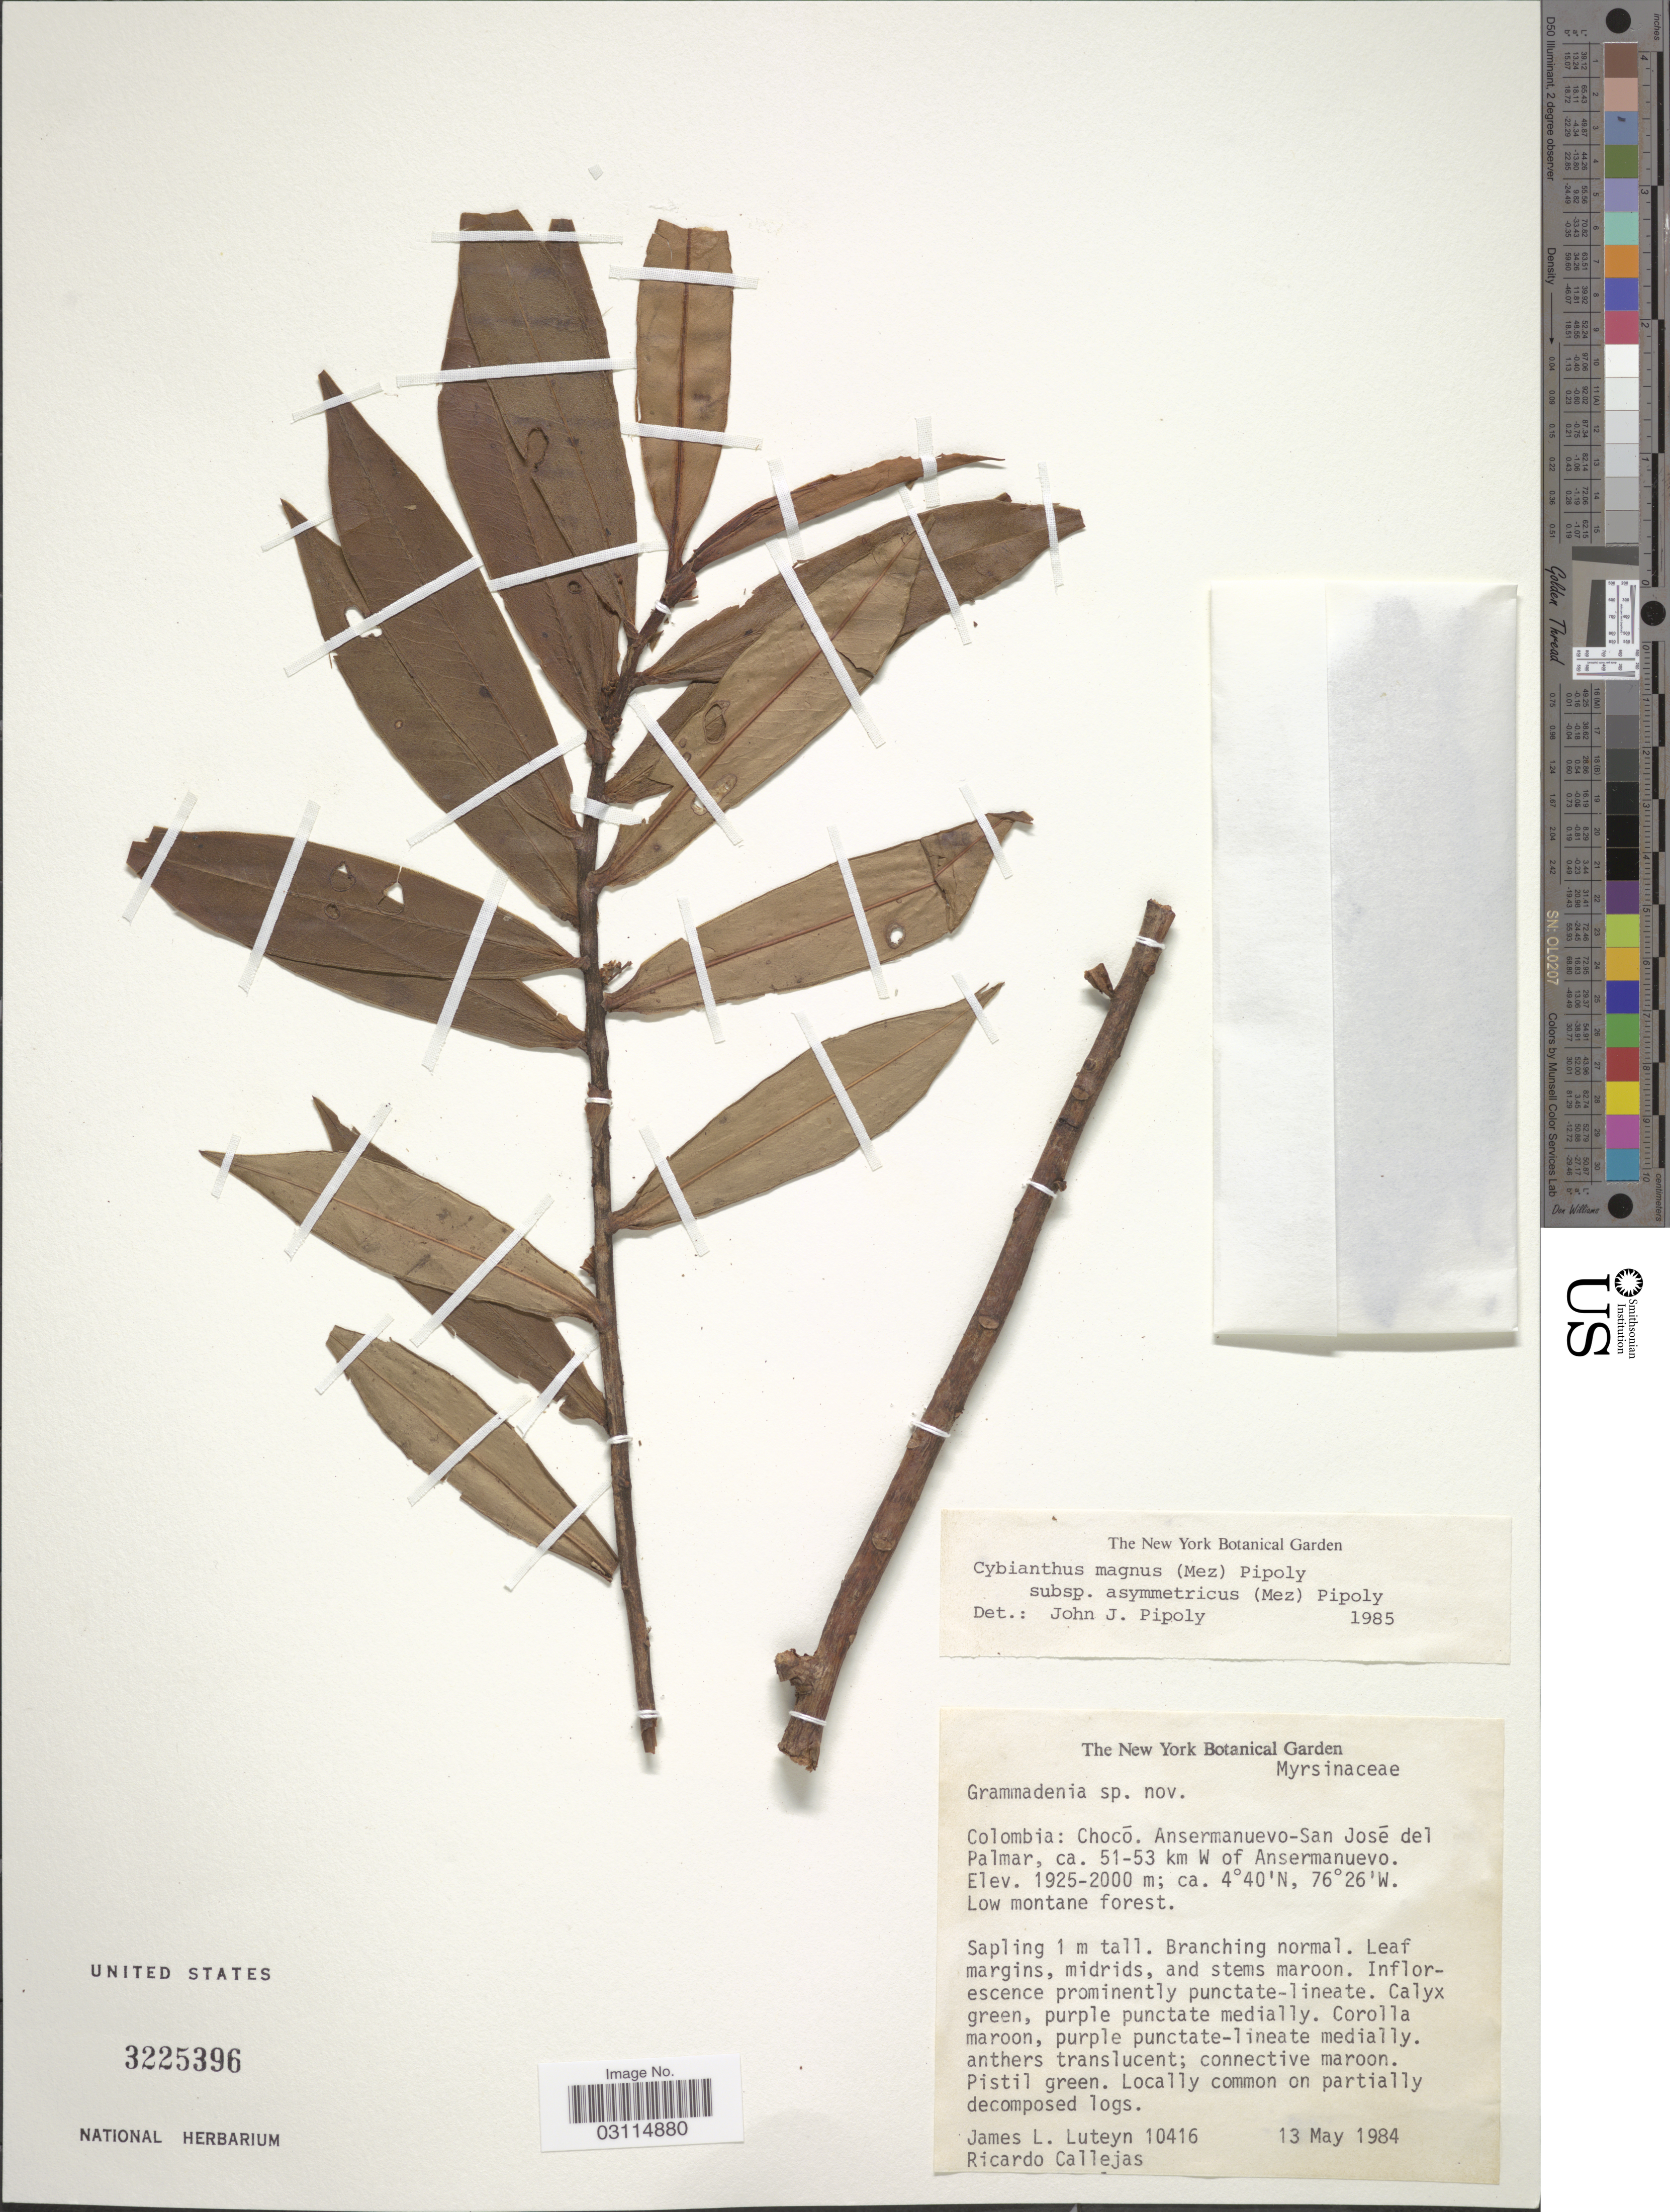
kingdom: Plantae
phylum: Tracheophyta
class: Magnoliopsida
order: Ericales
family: Primulaceae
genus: Cybianthus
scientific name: Cybianthus magnus subsp. asymmetricus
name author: (Mez) Pipoly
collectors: J. Luteyn & R. Callejas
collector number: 10416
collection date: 1984-05-13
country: Colombia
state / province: Chocó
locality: Ansermanuevo-San José del Palmar, ca. 51-53 km W of Ansermanuevo.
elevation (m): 1925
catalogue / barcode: US 3225396